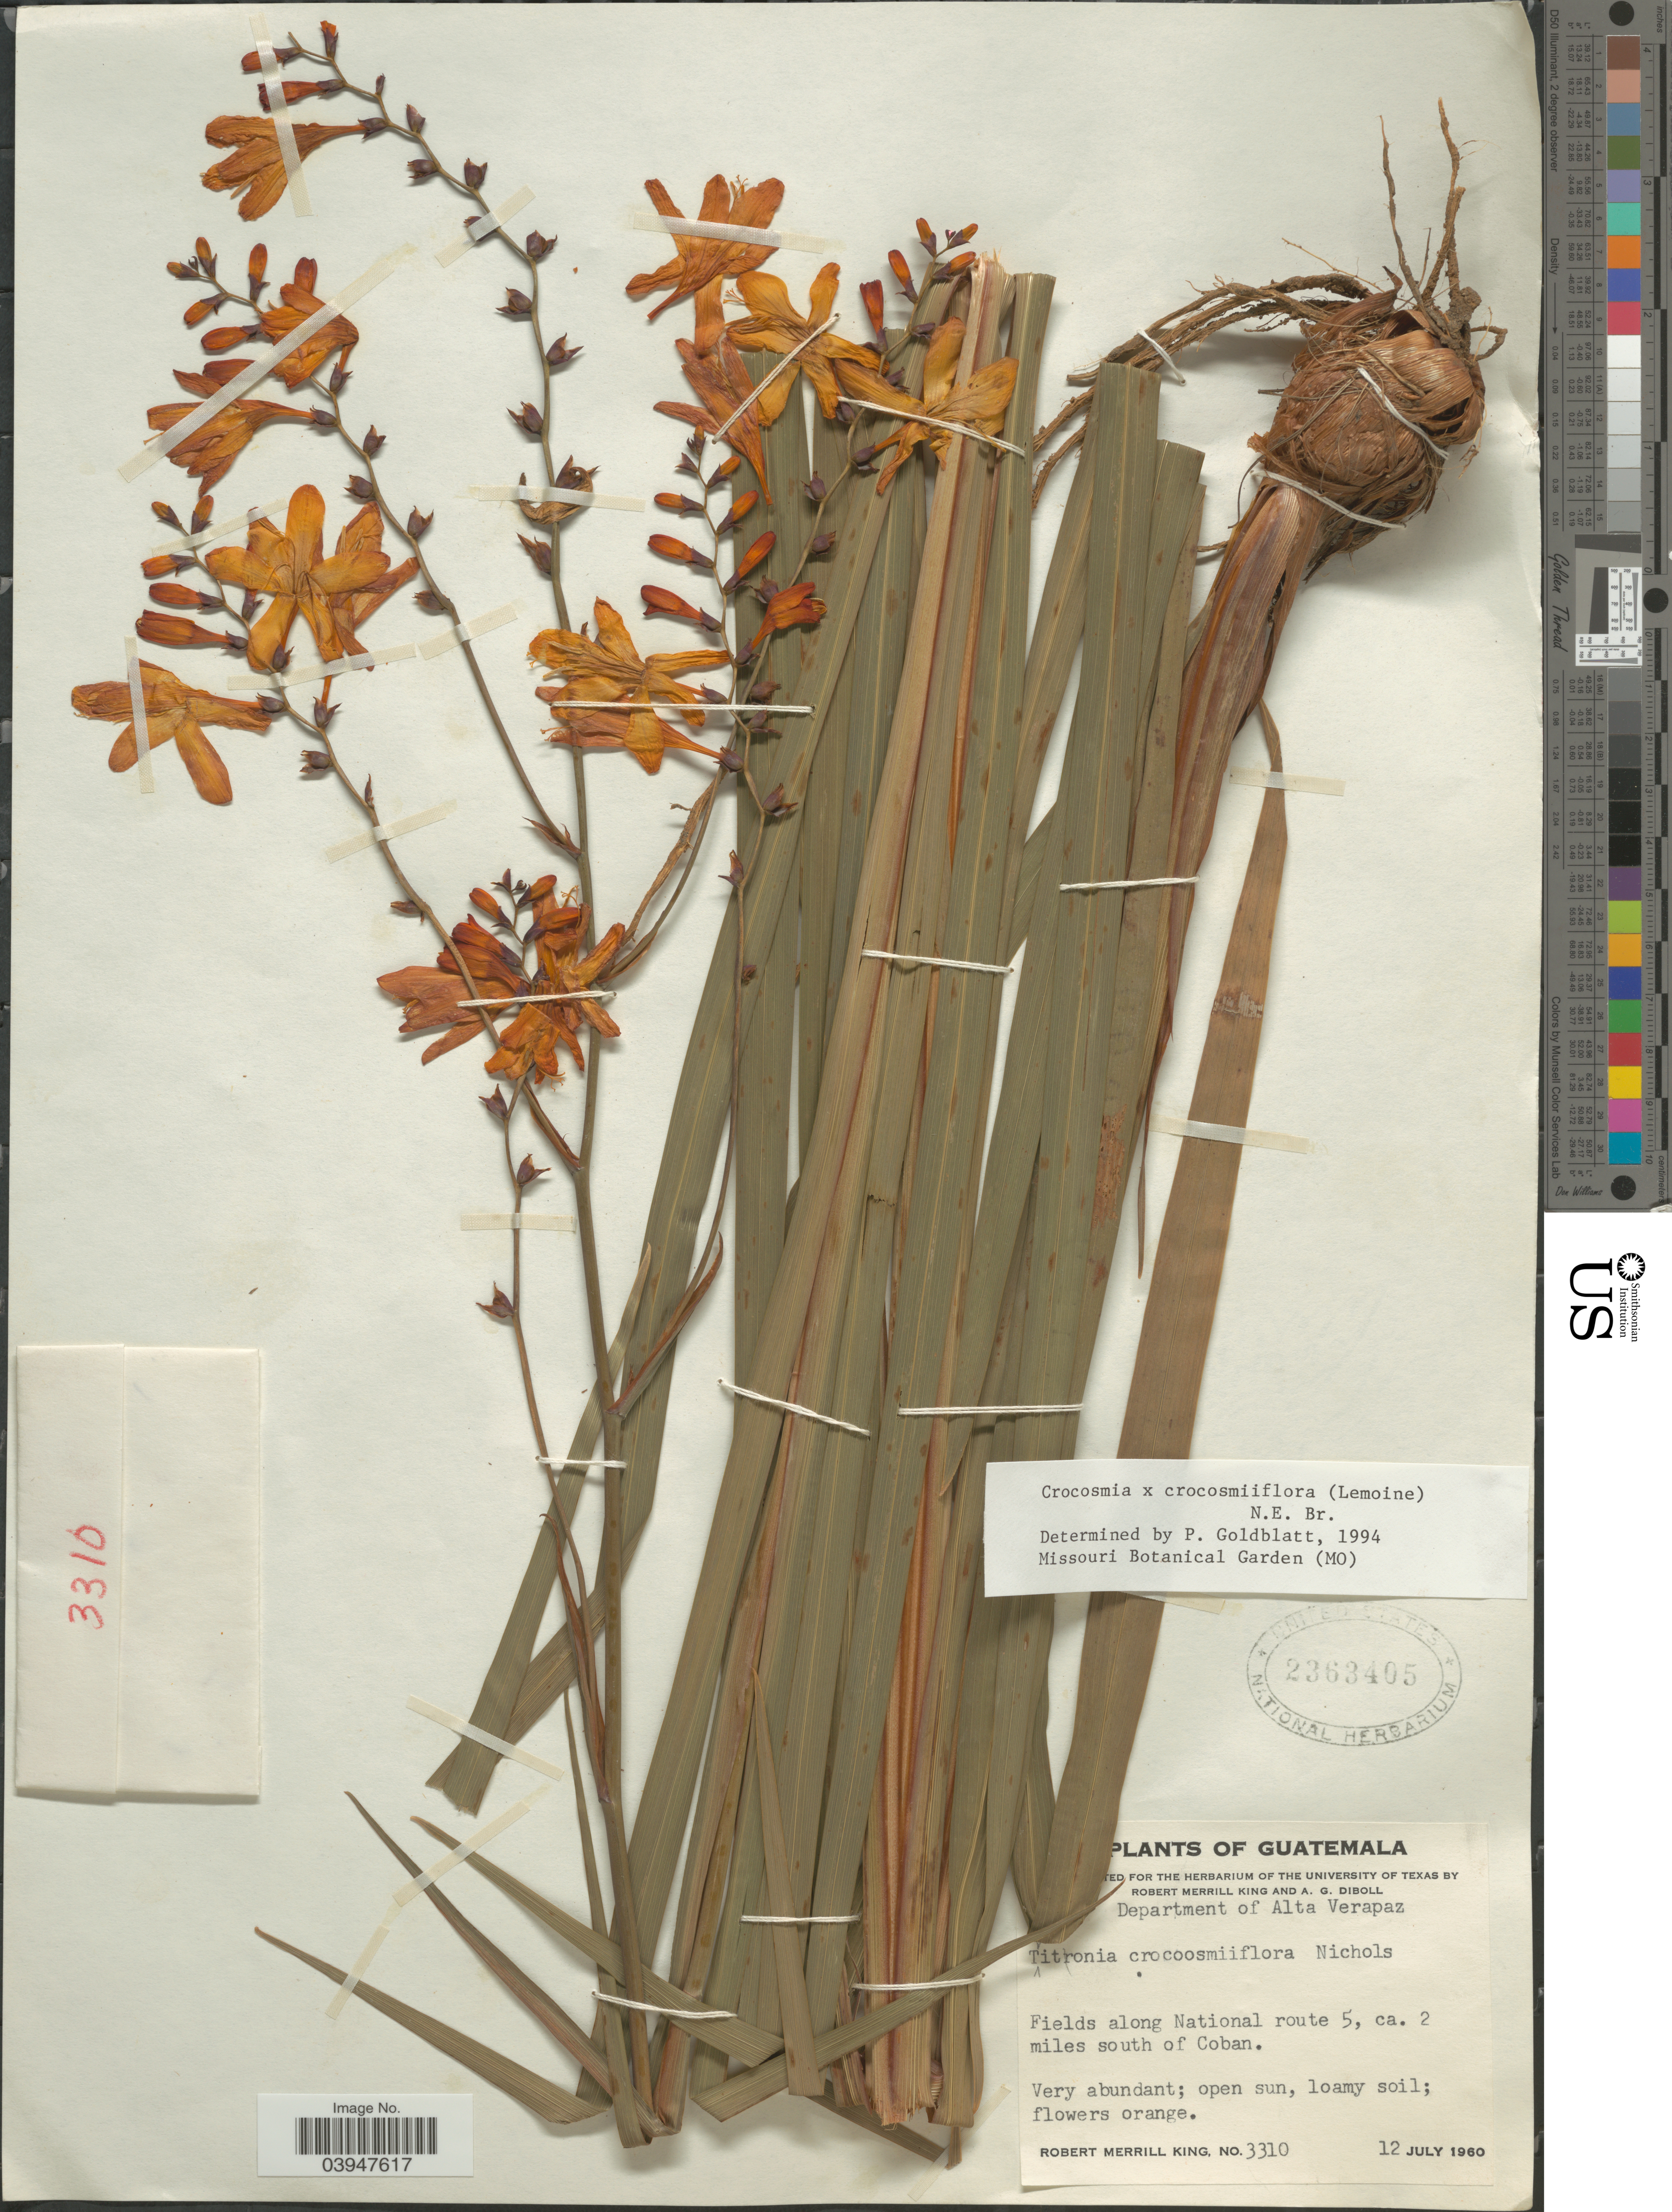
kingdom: Plantae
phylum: Tracheophyta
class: Liliopsida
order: Asparagales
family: Iridaceae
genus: Crocosmia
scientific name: Crocosmia x crocosmiiflora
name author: (Lemoine) N.E. Br.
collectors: R. M. King & A. Diboll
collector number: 3310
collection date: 1960-07-12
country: Guatemala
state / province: Alta Verapaz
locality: Department of Alta Verapaz. Fields along National route 5, ca. 2 miles south of Coban.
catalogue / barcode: US 2363405